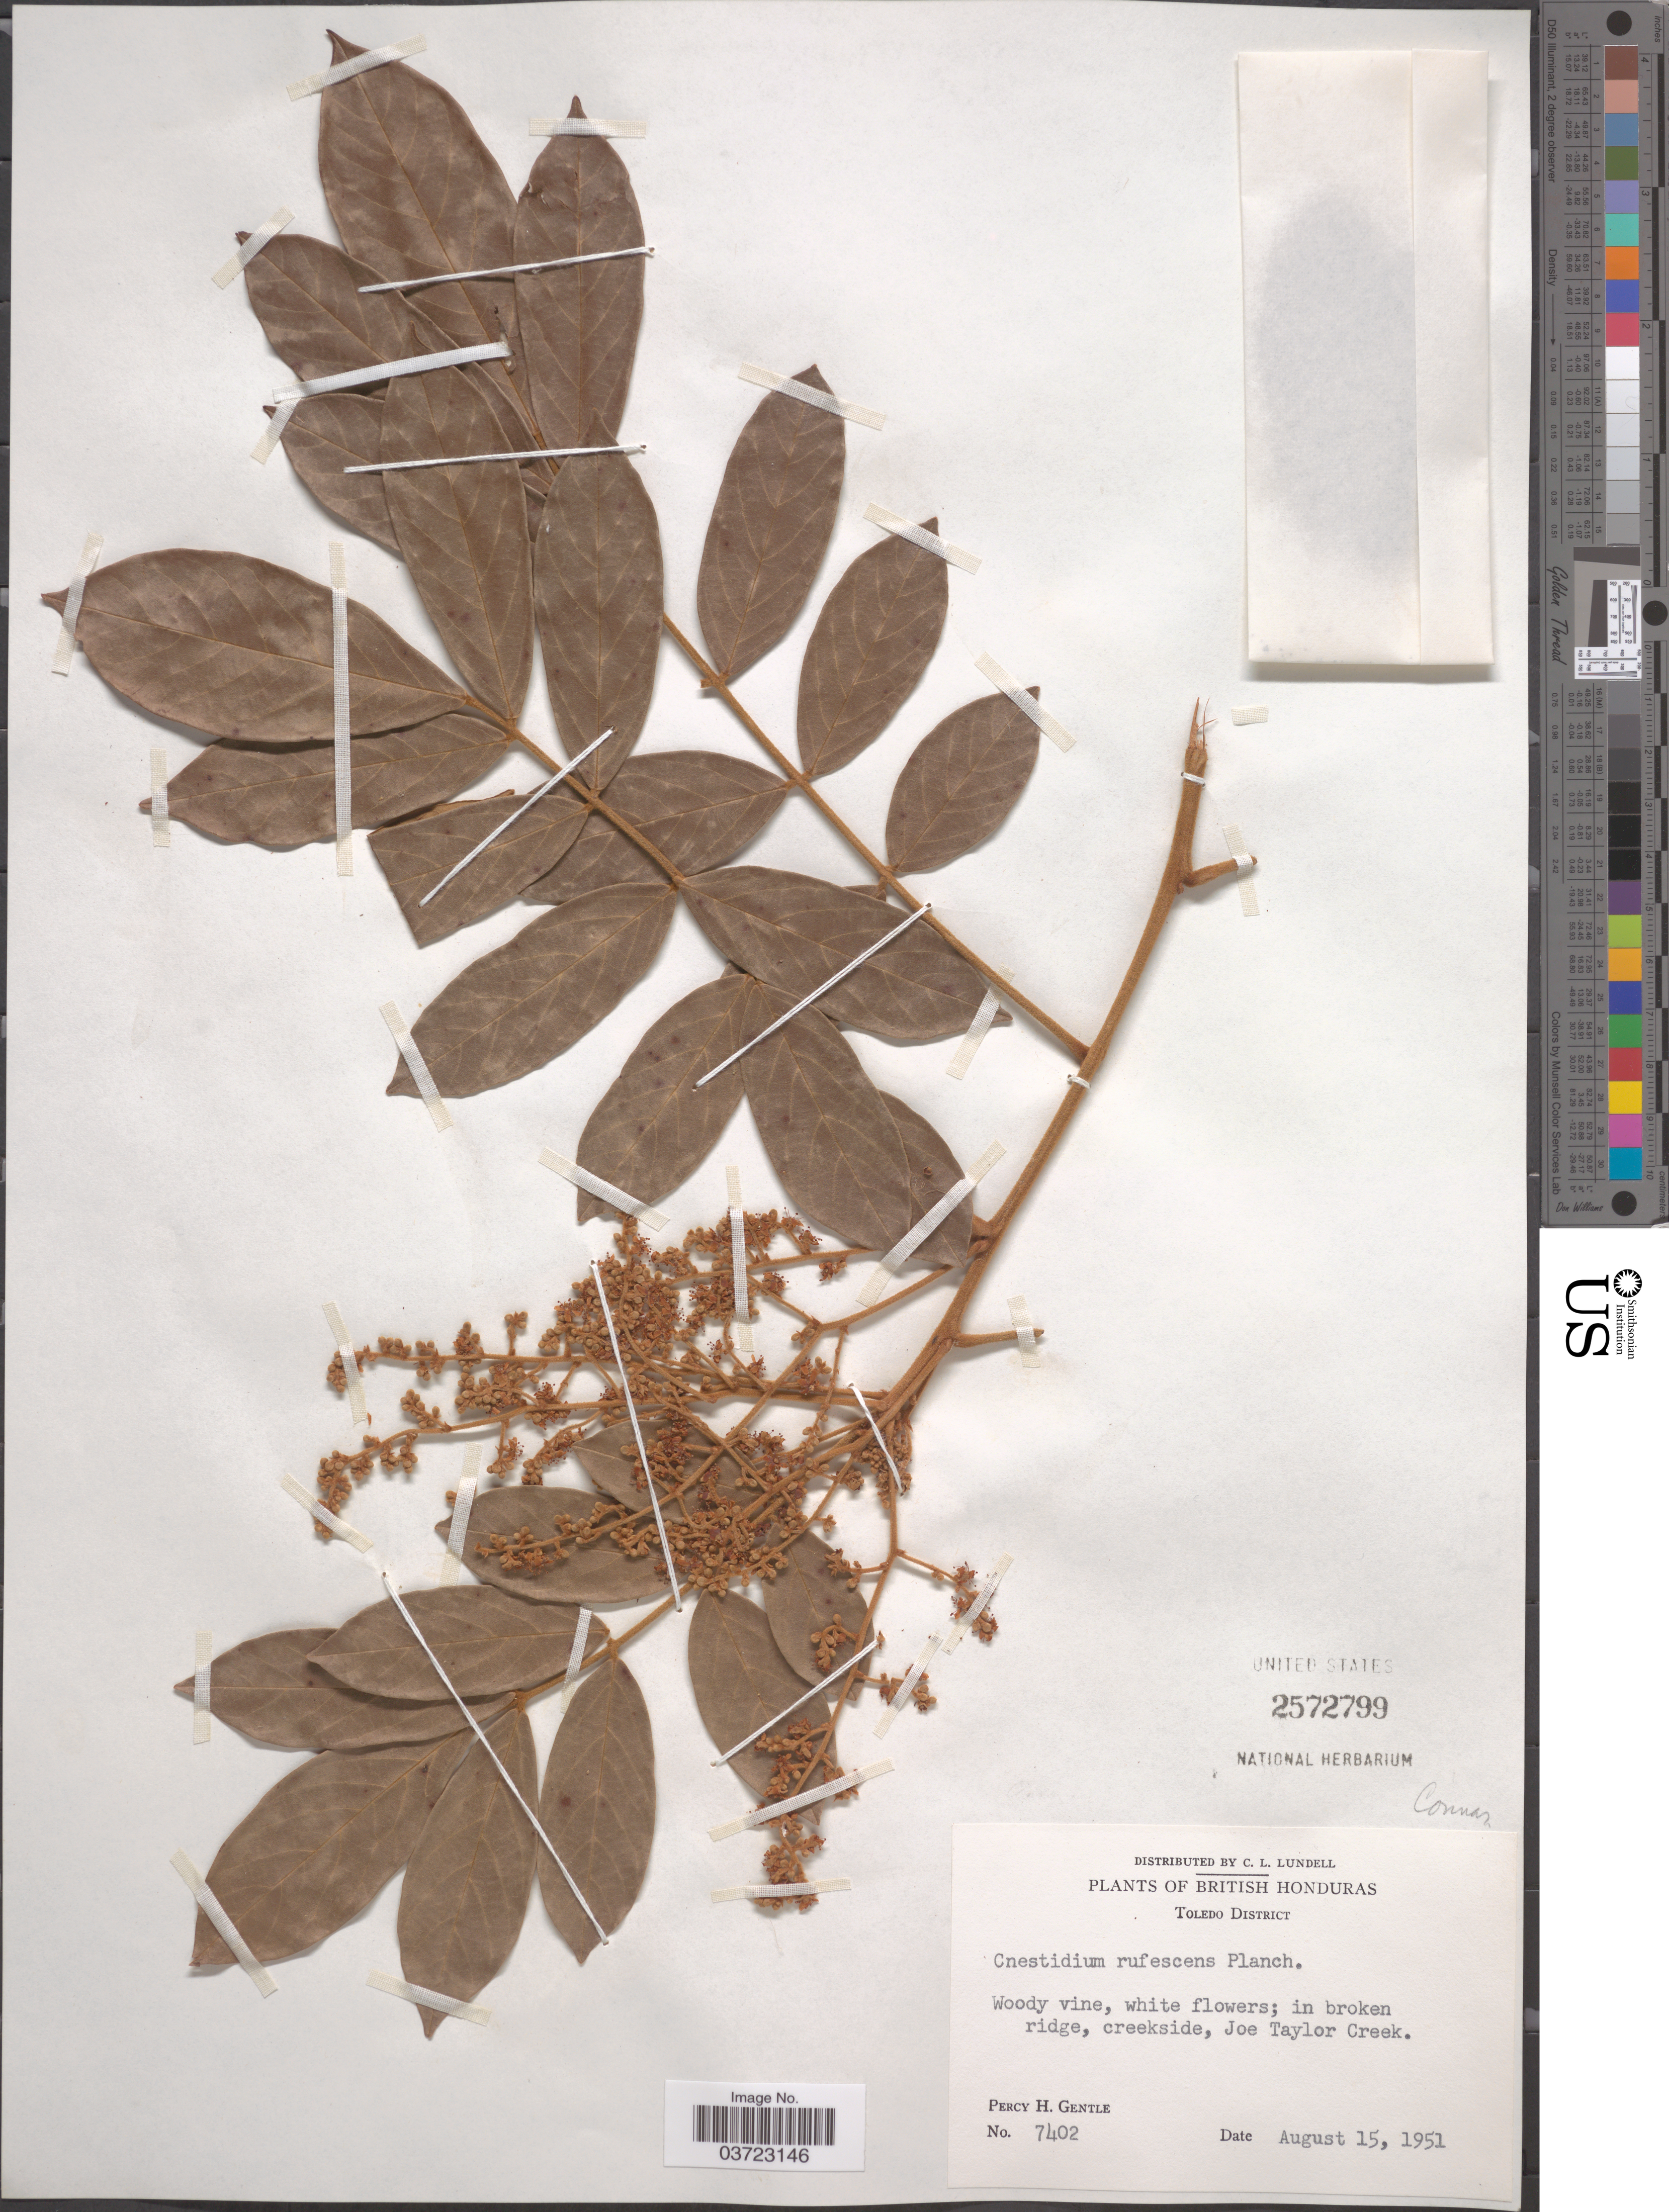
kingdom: Plantae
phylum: Tracheophyta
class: Magnoliopsida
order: Oxalidales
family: Connaraceae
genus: Cnestidium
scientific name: Cnestidium rufescens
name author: Planch.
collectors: P. H. Gentle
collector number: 7402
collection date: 1951-08-15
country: Belize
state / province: Toledo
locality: Toledo District. In broken ridge, creekside, Joe Taylor Creek.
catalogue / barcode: US 2572799